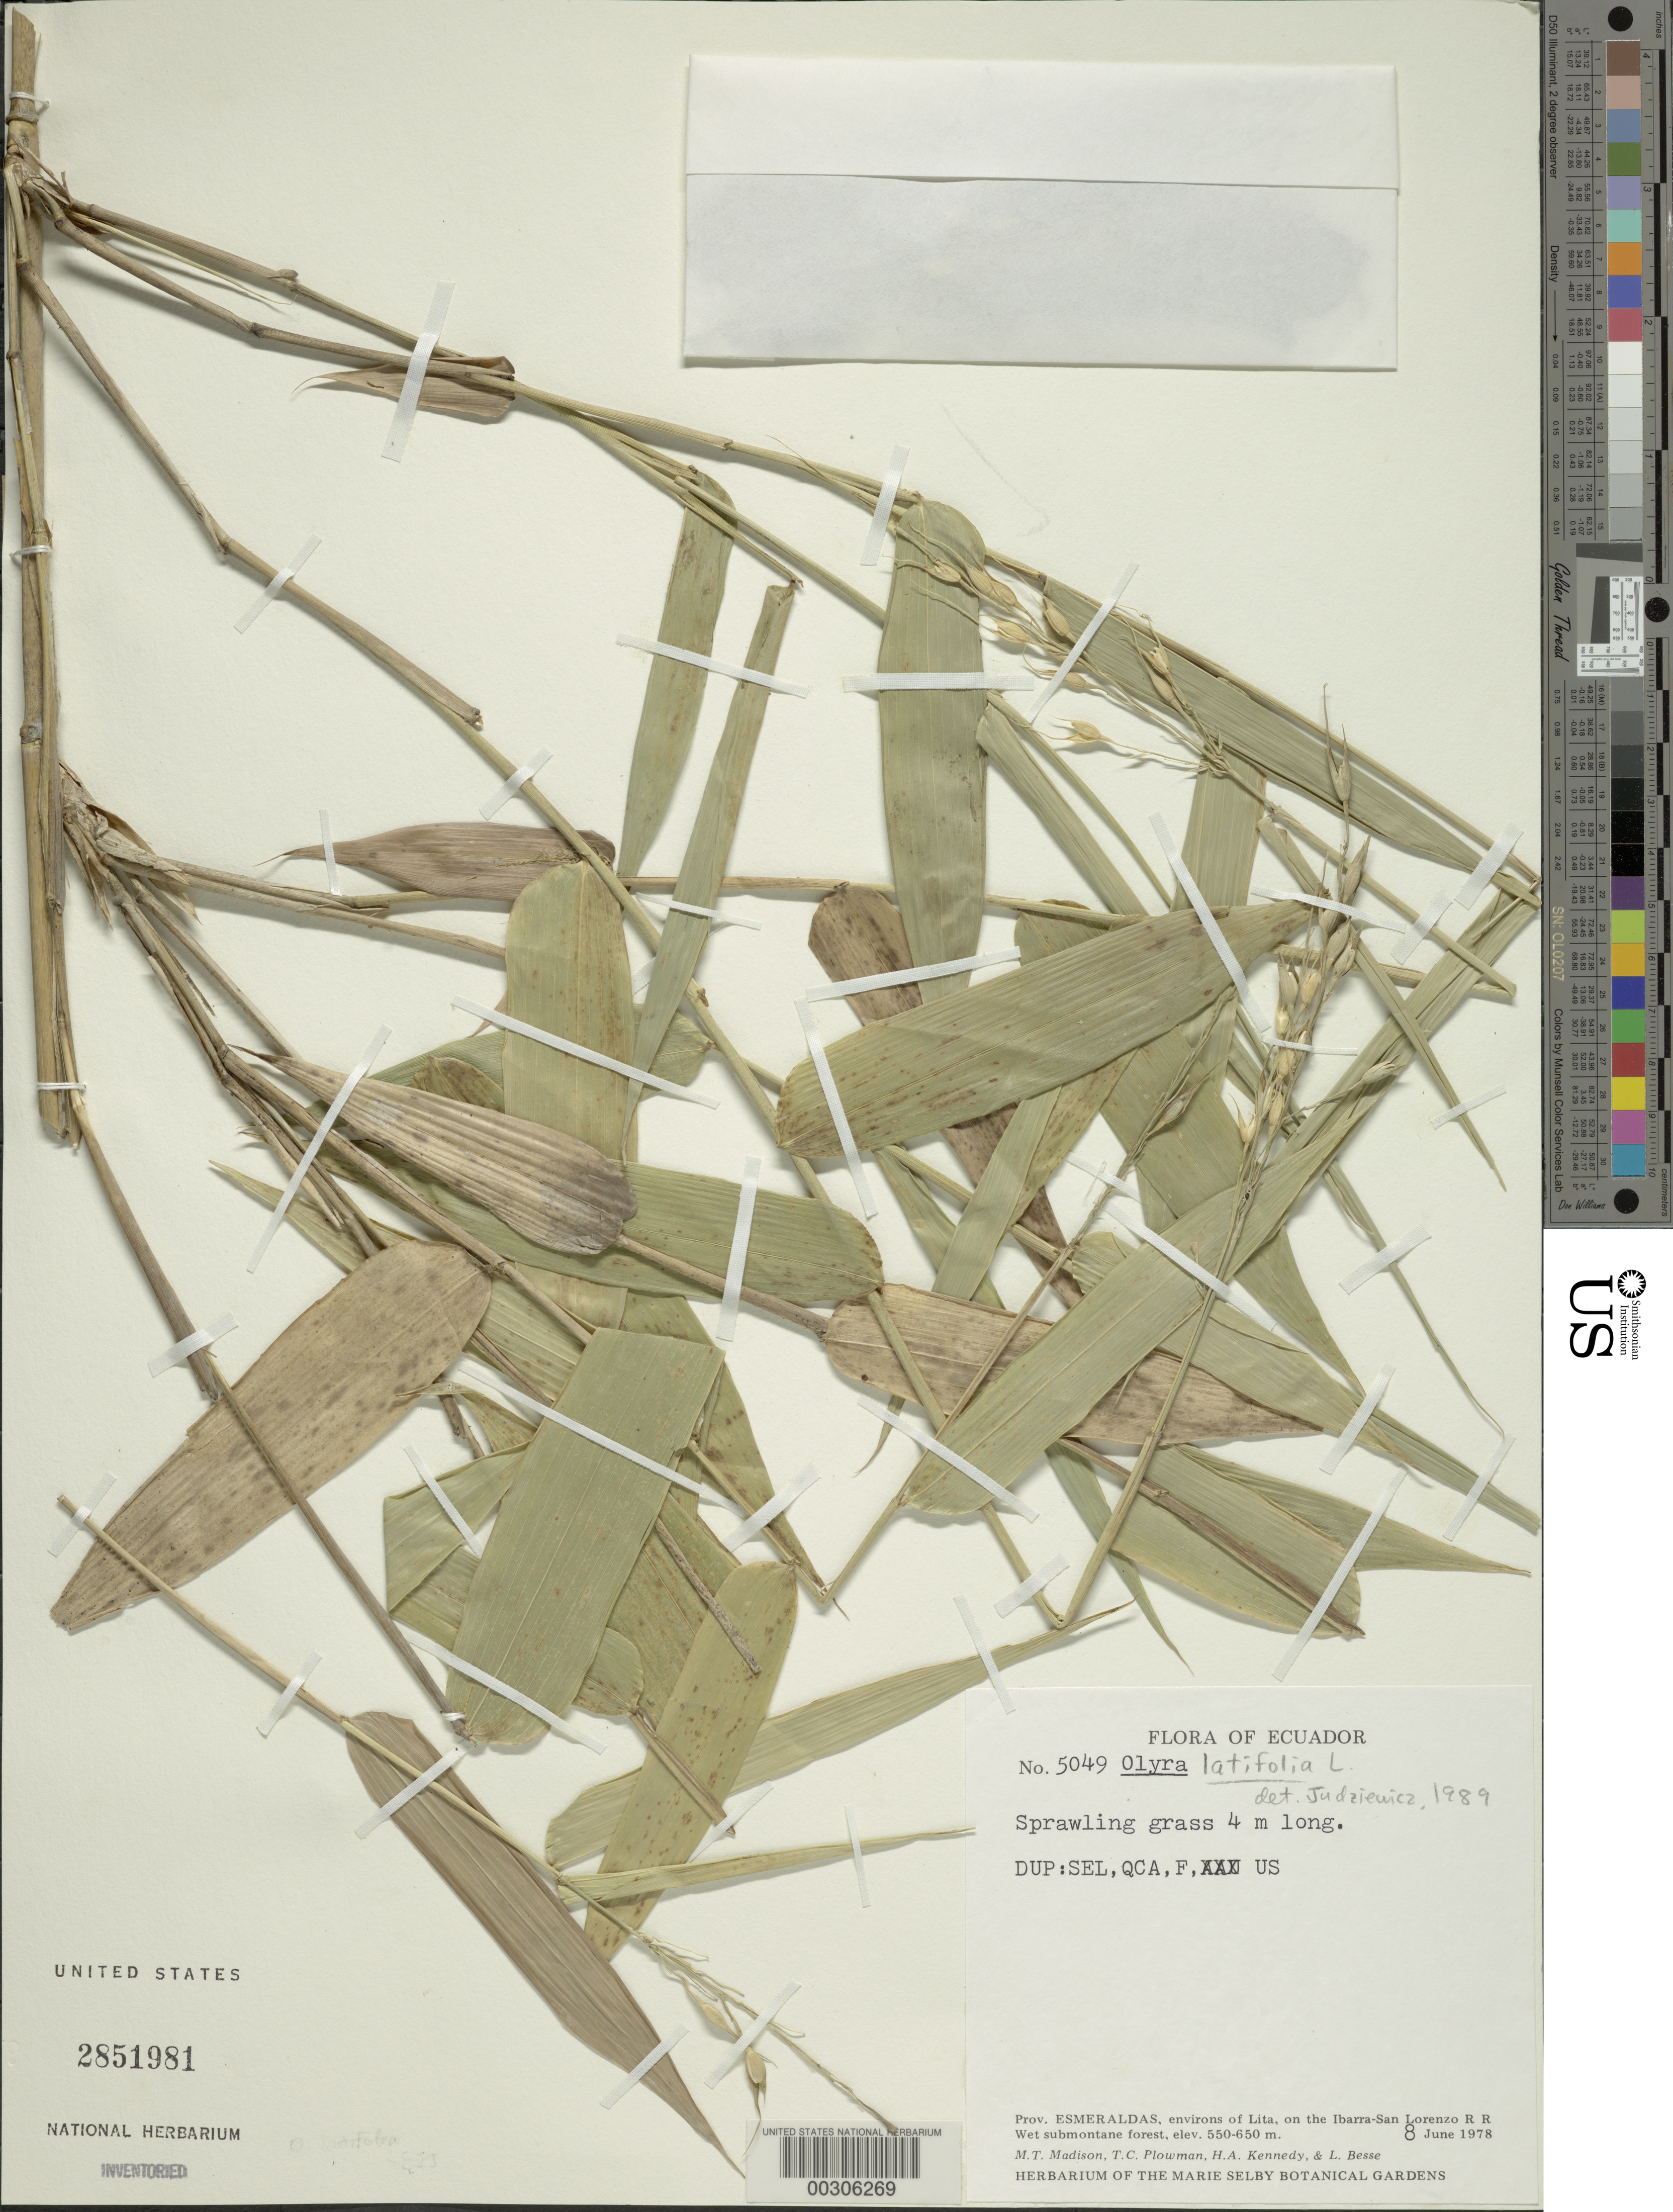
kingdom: Plantae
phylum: Tracheophyta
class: Liliopsida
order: Poales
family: Poaceae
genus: Olyra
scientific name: Olyra latifolia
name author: L.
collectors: M. T. Madison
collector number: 5049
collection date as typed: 08 Jun 1978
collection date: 1978-06-08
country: Ecuador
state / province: Esmeraldas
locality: Lita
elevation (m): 550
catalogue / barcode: US 2851981